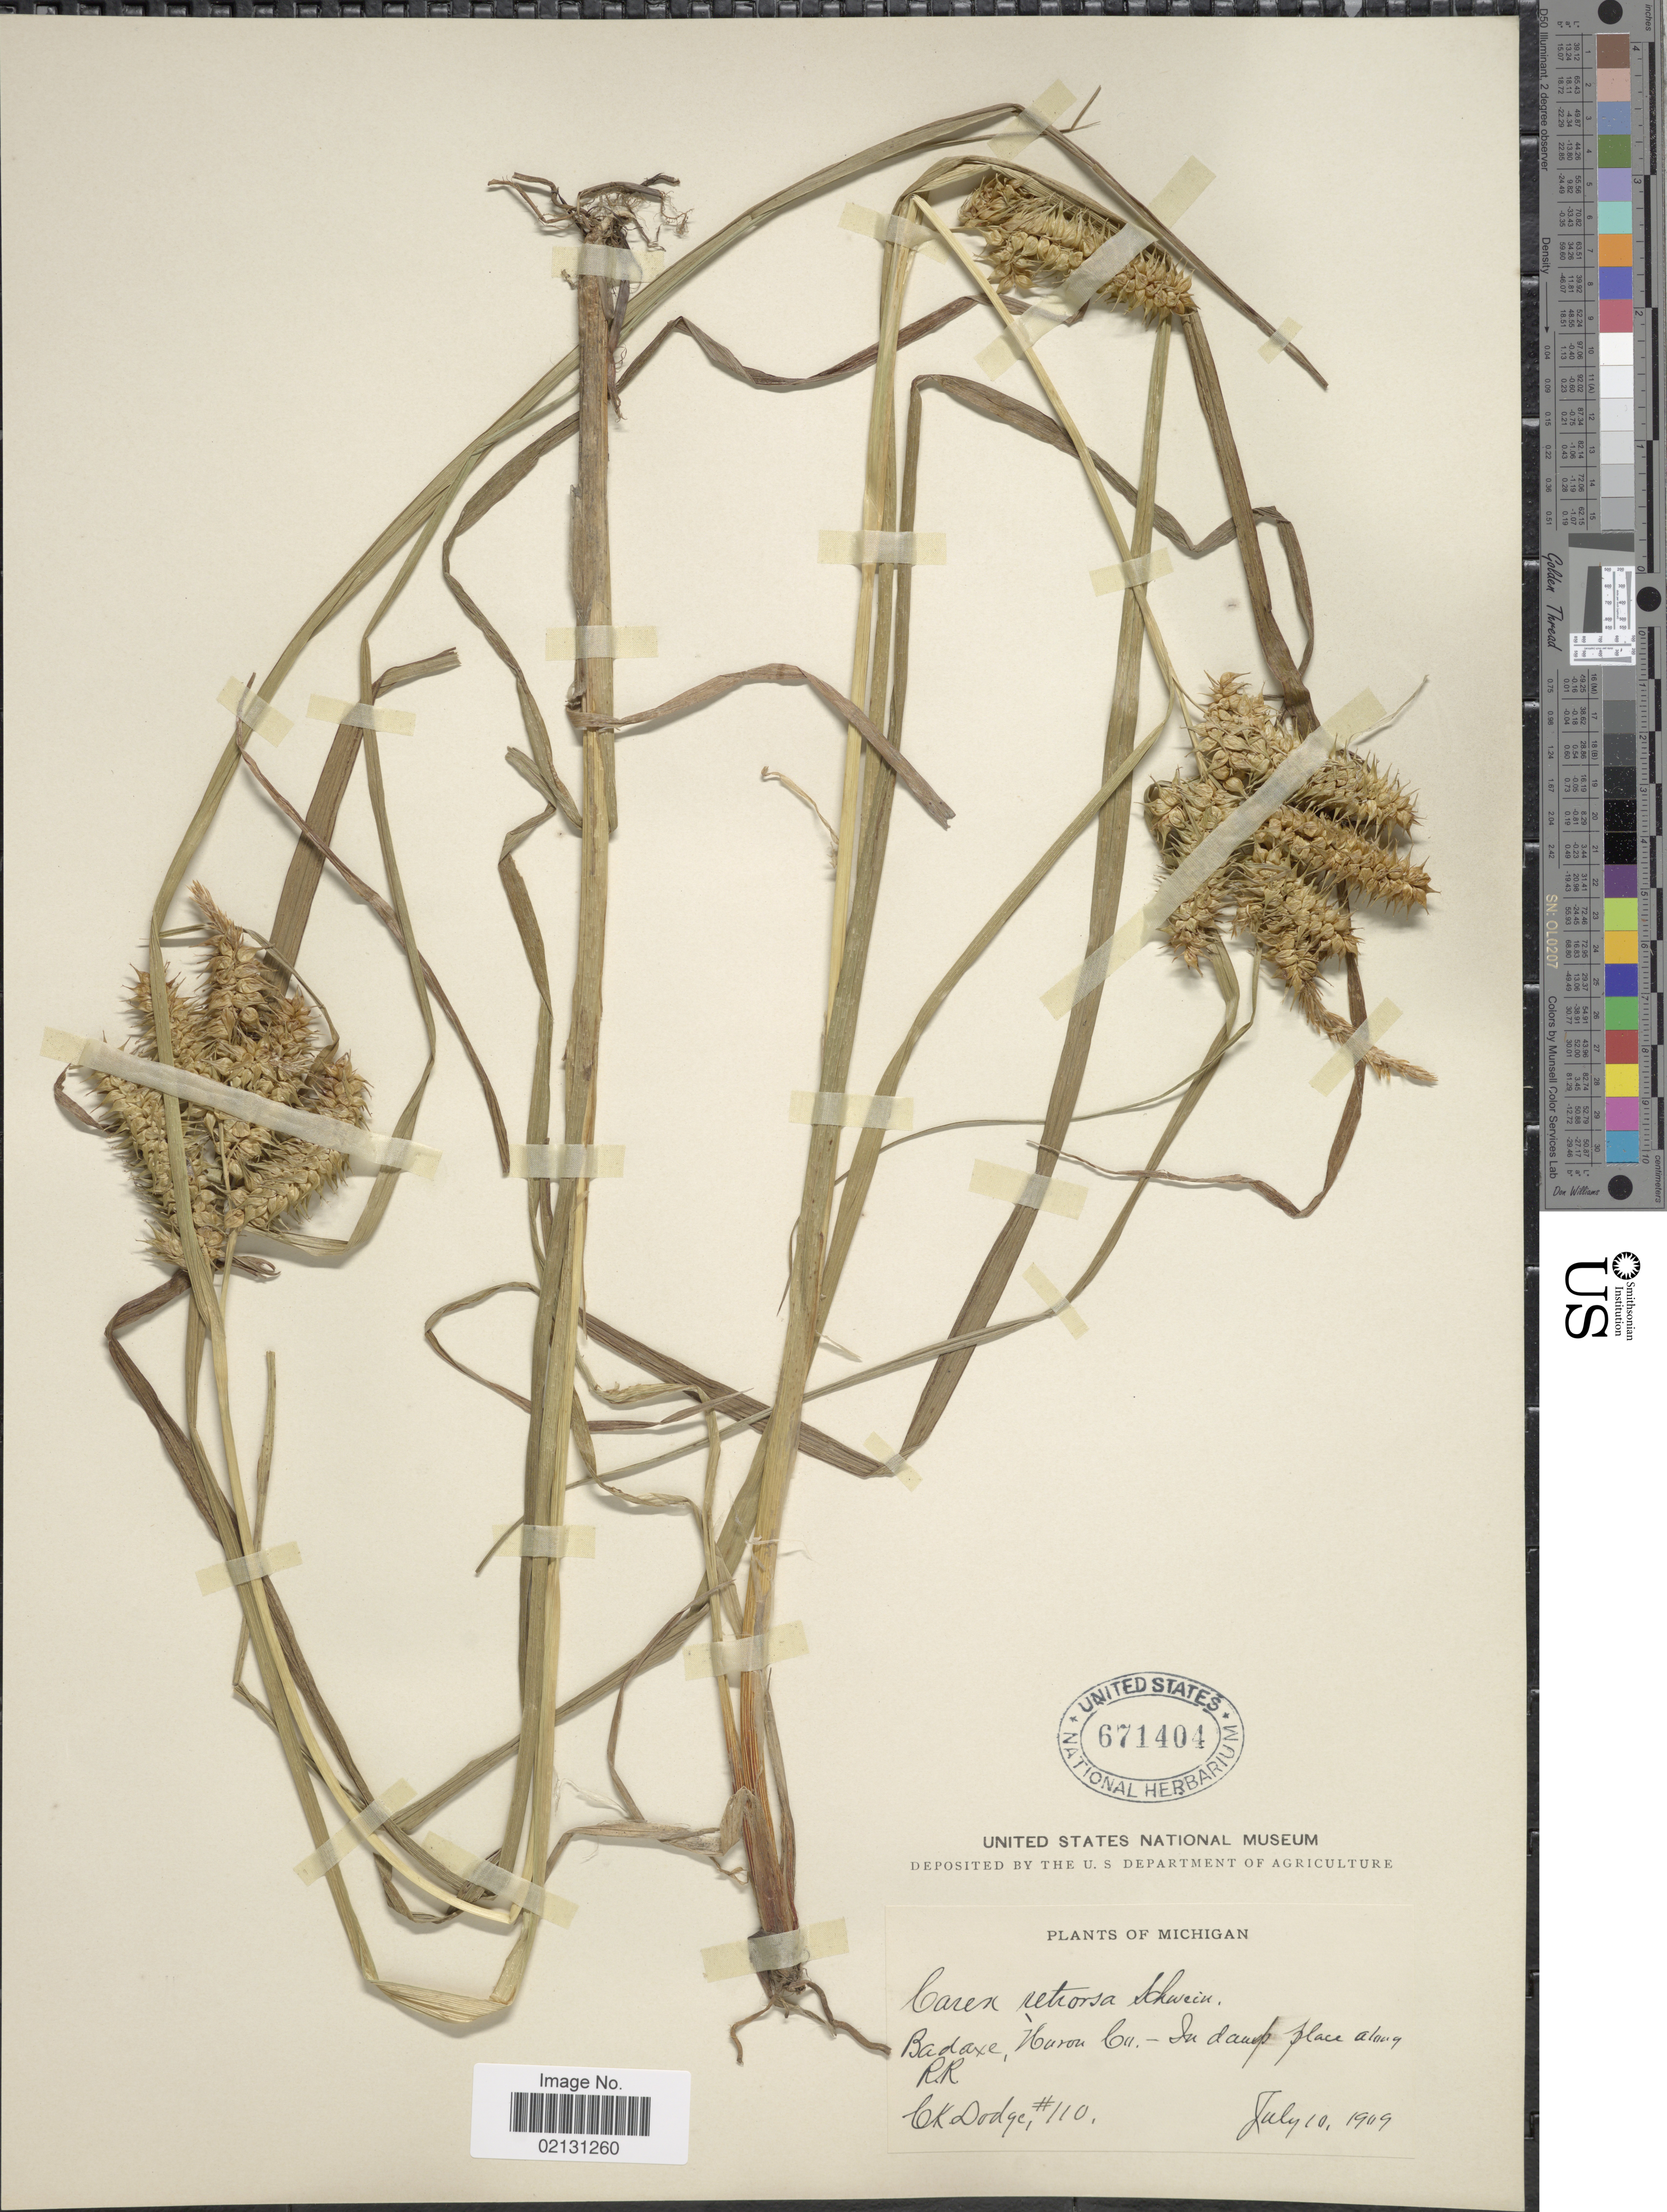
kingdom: Plantae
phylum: Tracheophyta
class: Liliopsida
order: Poales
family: Cyperaceae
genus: Carex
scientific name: Carex retrorsa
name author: Schwein.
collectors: C. Dodge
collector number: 110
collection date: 1909-07-10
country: United States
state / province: Michigan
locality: Badaxe, Huron Co. - In damp place along R.R.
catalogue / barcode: US 671404